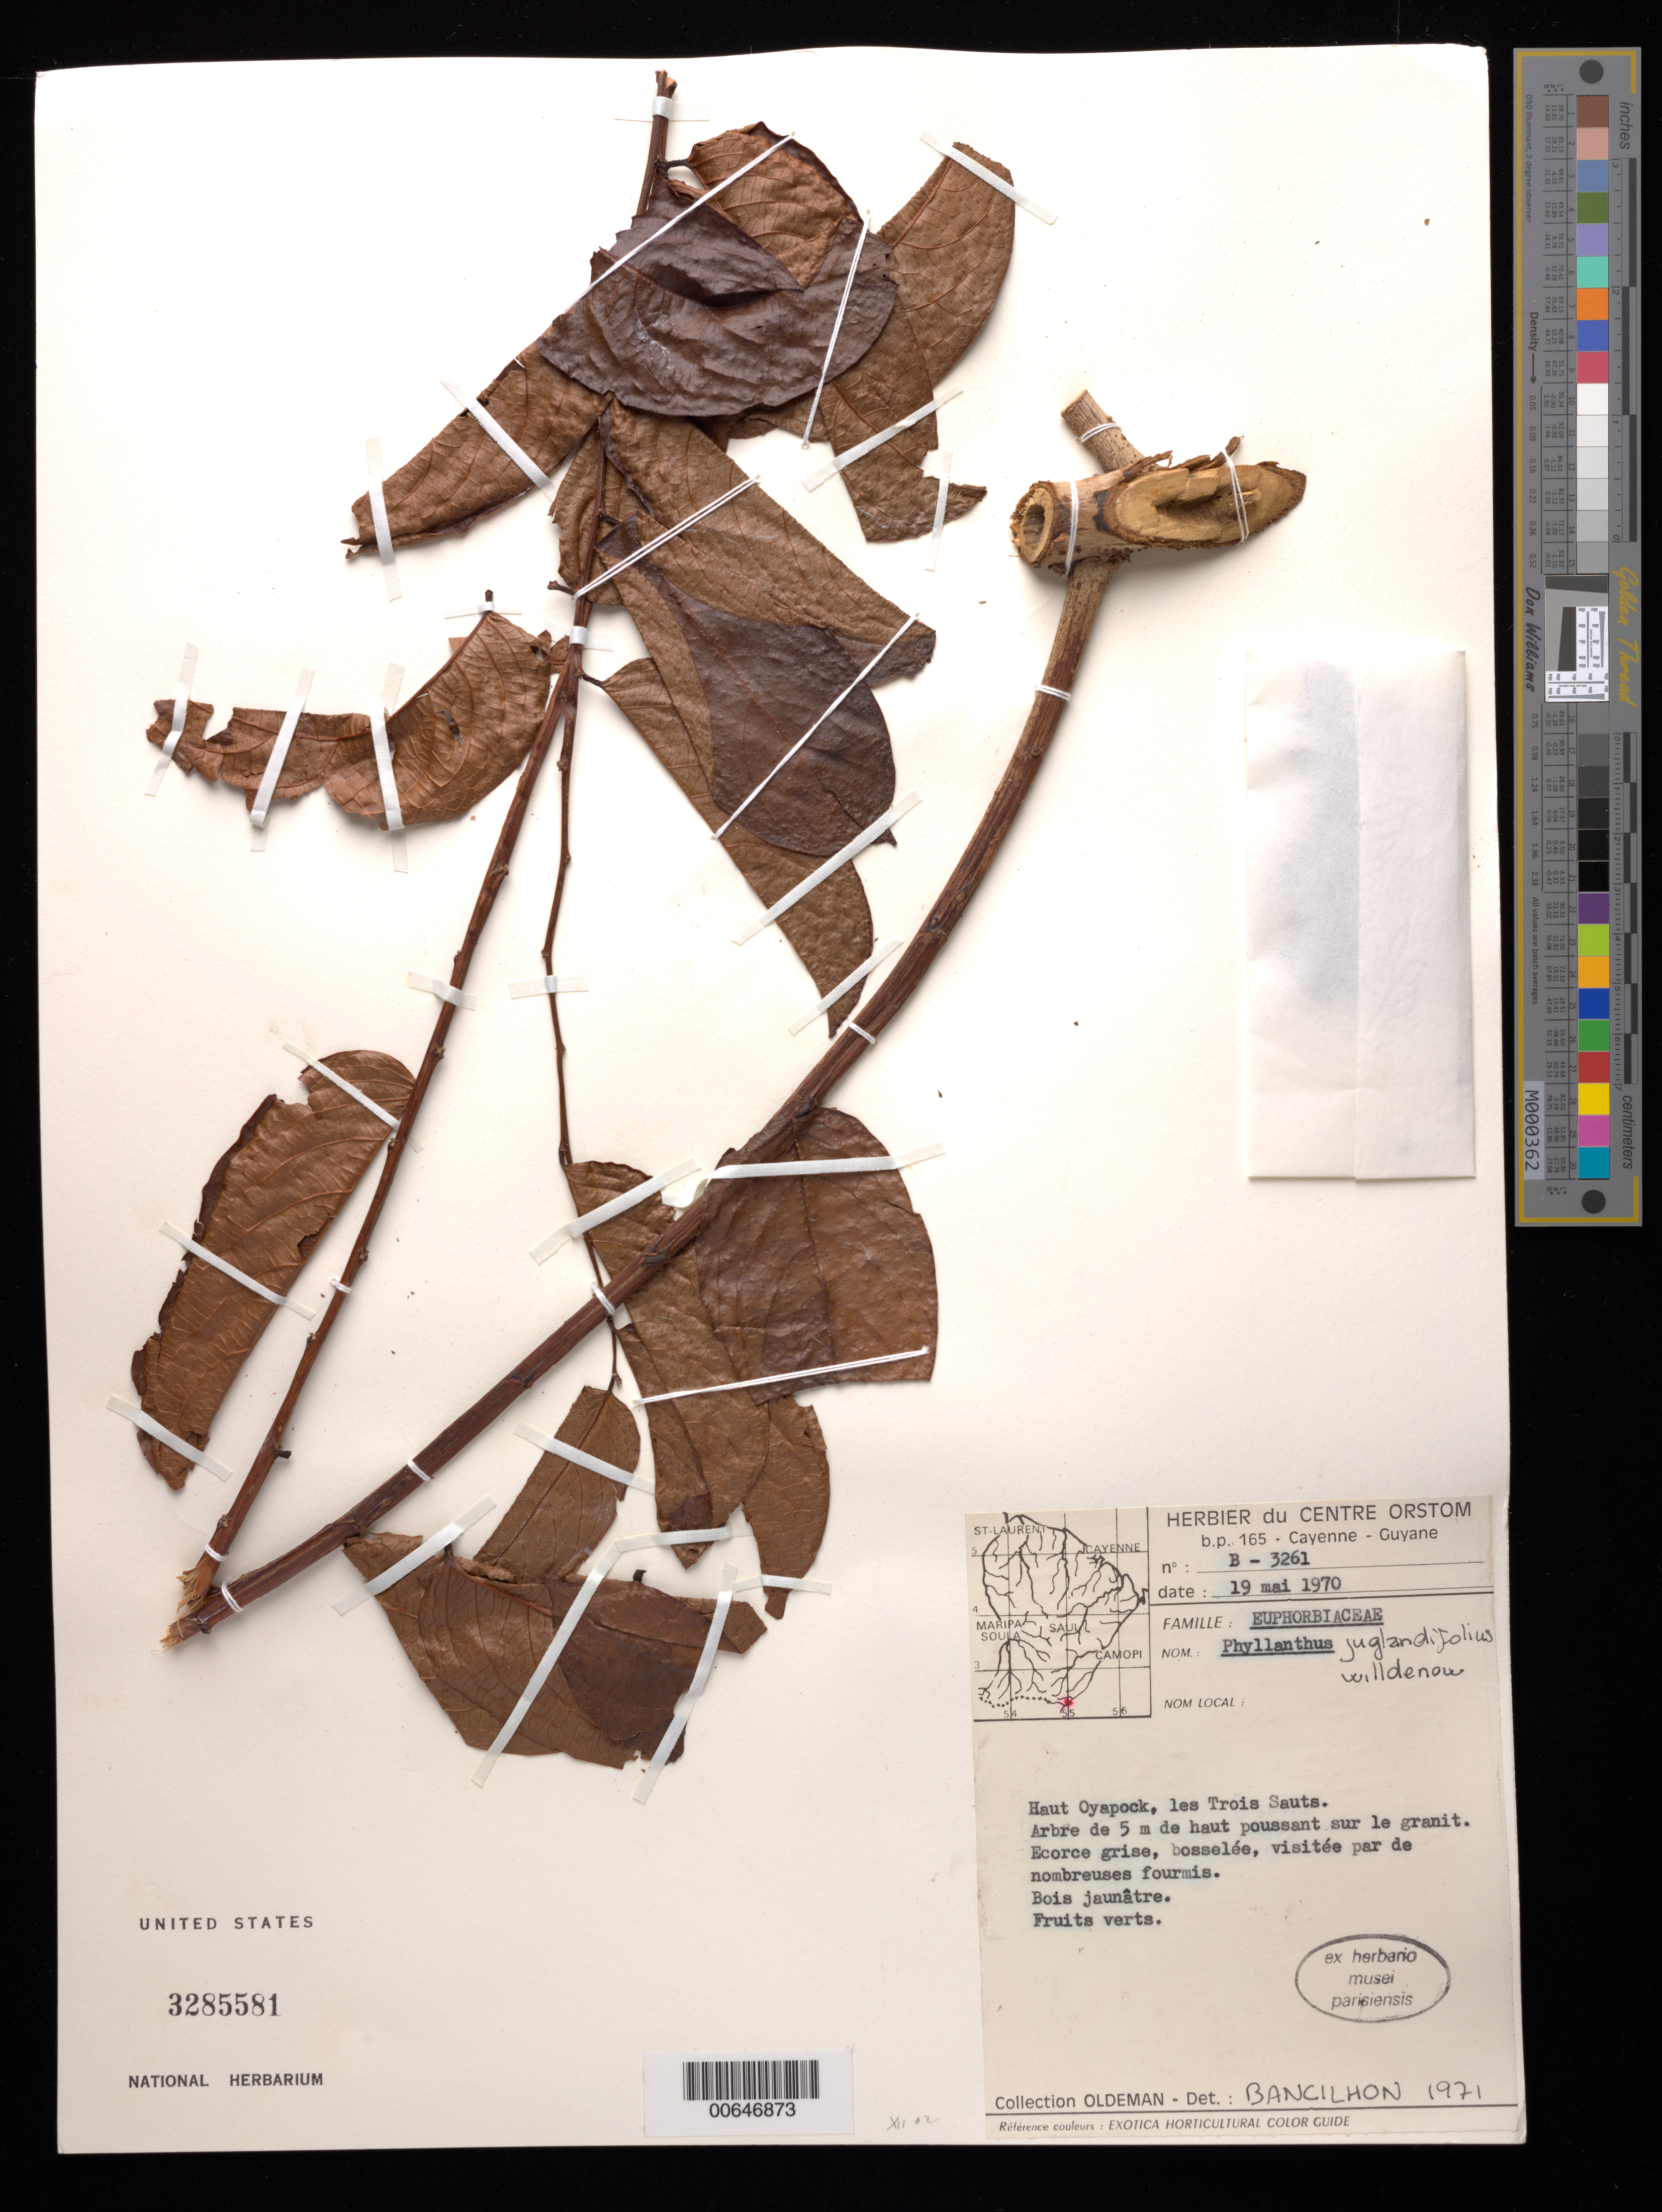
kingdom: Plantae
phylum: Tracheophyta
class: Magnoliopsida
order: Malpighiales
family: Phyllanthaceae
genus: Phyllanthus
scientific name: Phyllanthus juglandifolius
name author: Willd.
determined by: Bancilhon, --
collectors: R. Oldeman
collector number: B 3261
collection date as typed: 19-May-70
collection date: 1970-05-19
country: French Guiana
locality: Trois Sauts, Haut Oyapock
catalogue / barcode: US 3285581